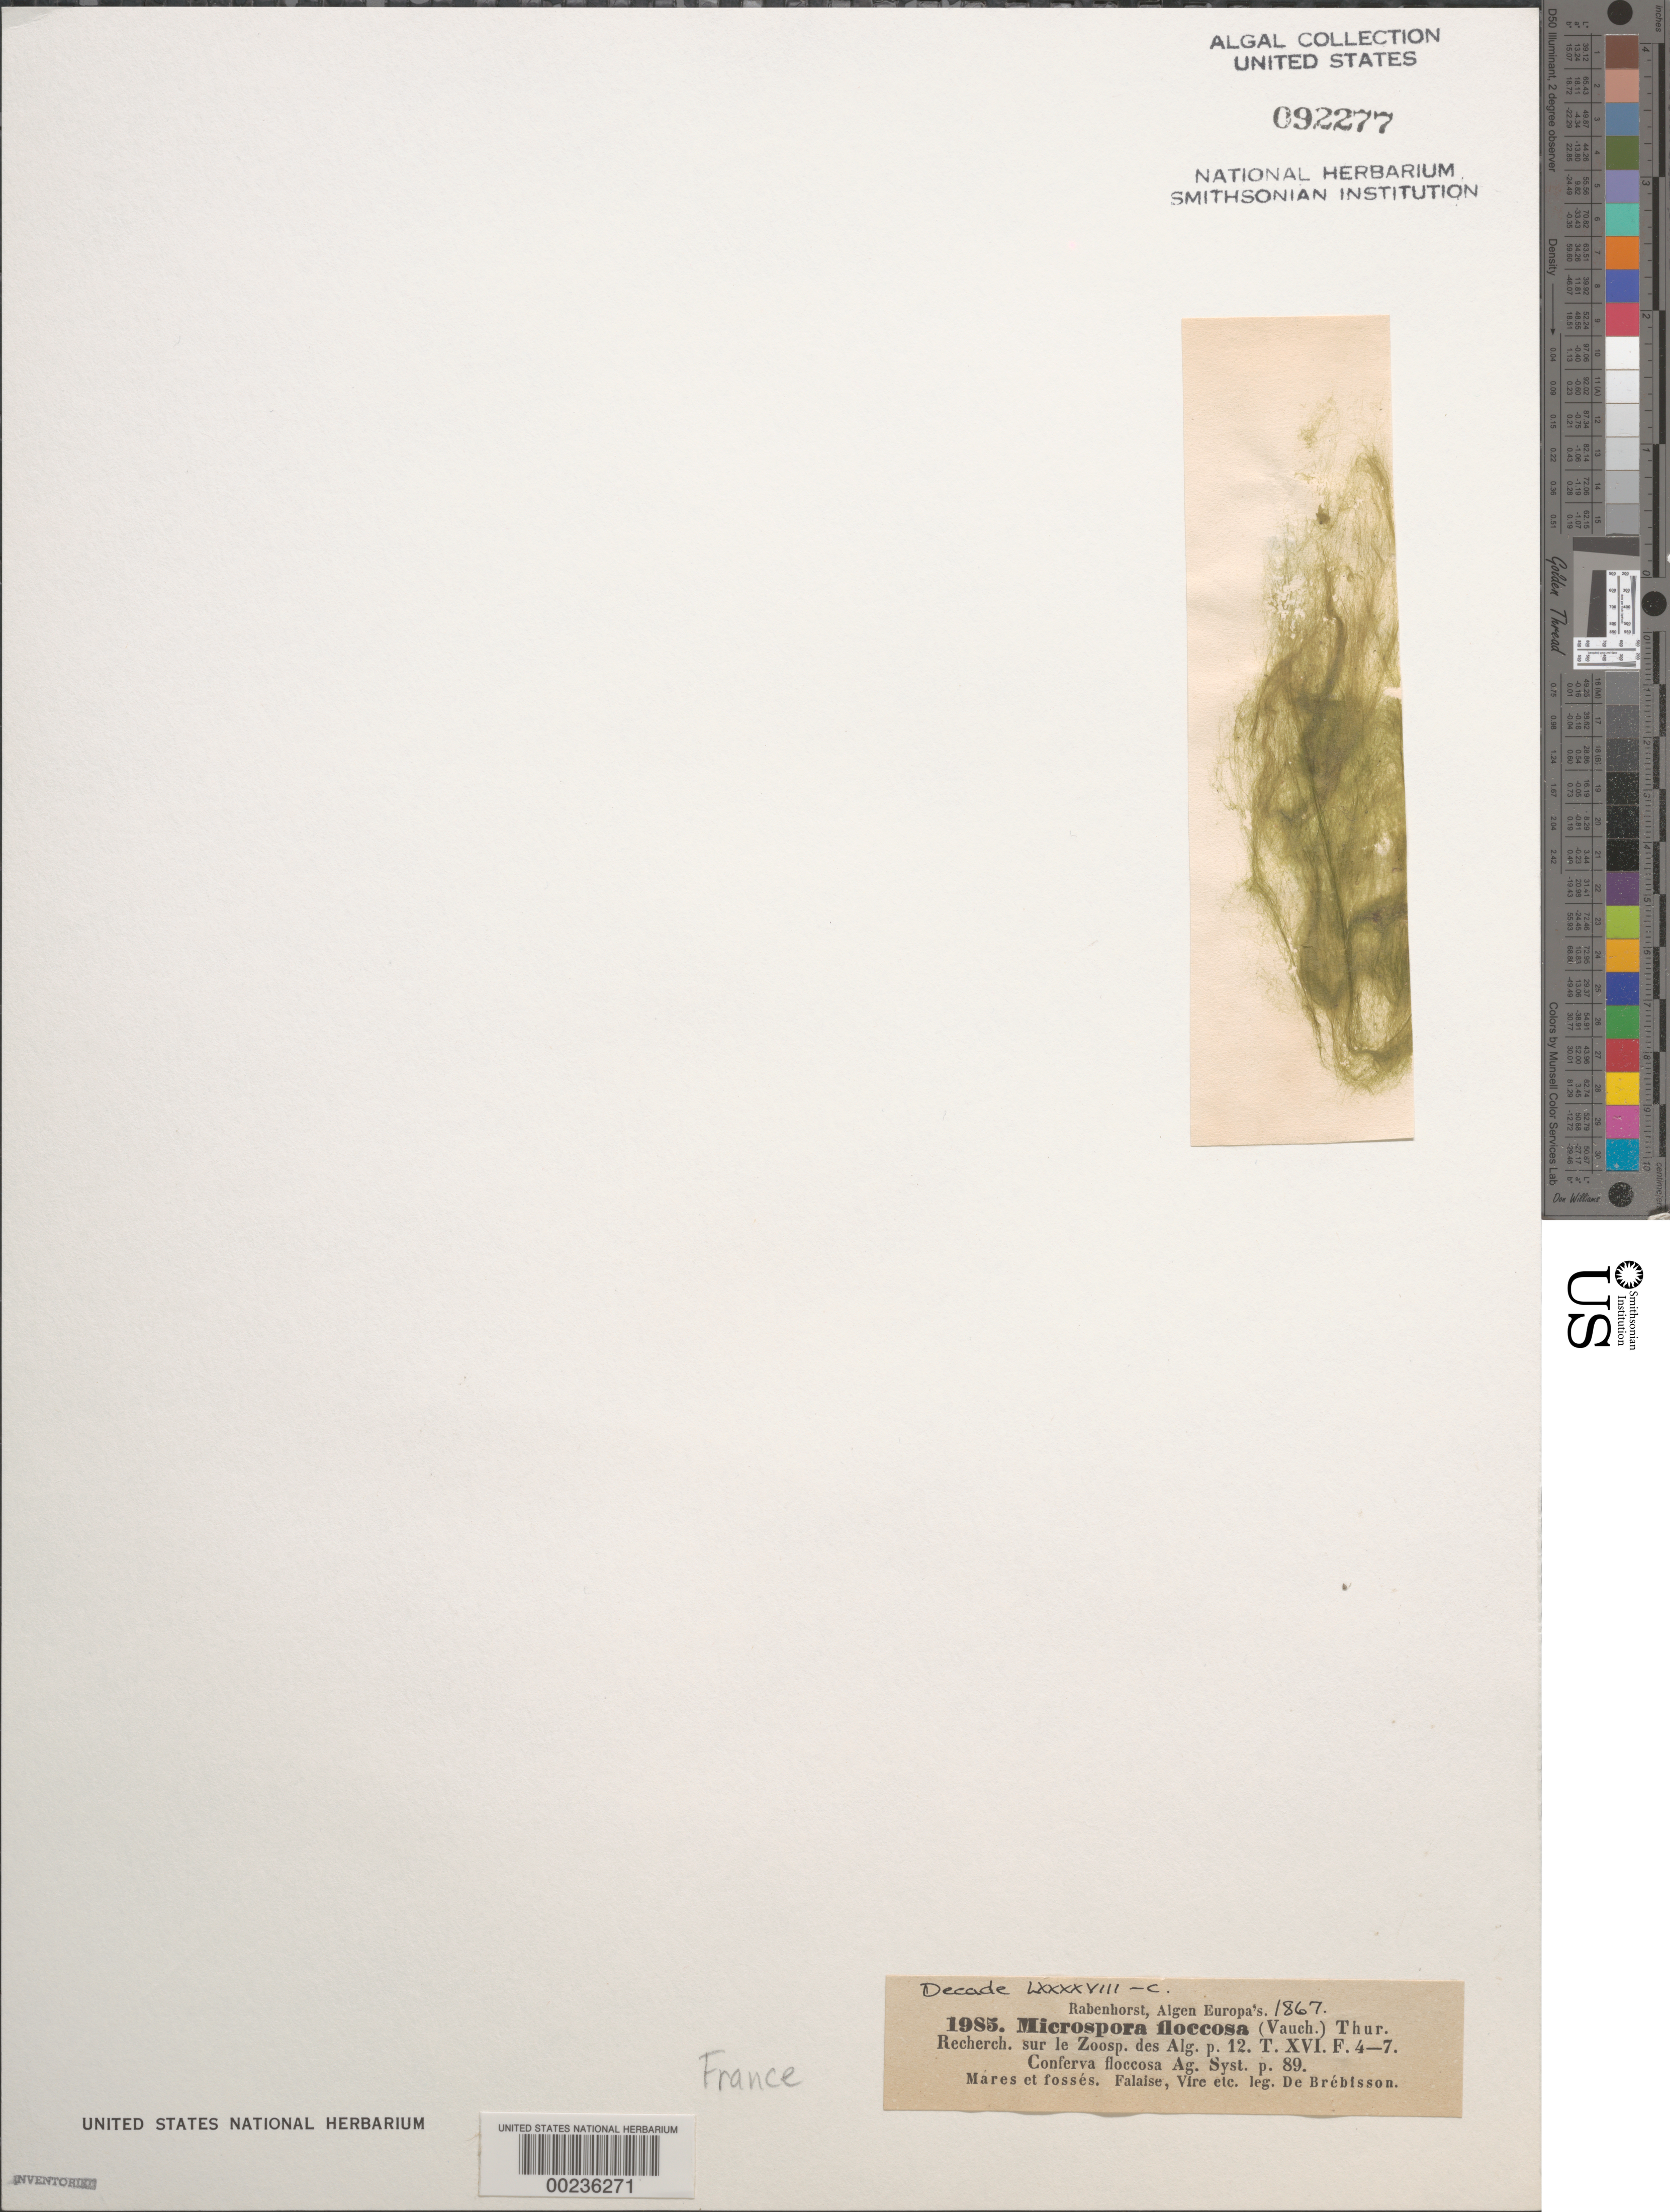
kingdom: Plantae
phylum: Chlorophyta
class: Chlorophyceae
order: Sphaeropleales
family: Microsporaceae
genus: Microspora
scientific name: Microspora floccosa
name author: (Vauch.) Thur.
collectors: L. A. de Brébisson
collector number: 1985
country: France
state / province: Normandie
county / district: Calvados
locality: Falaise, Vire, etc.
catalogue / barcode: US 92277